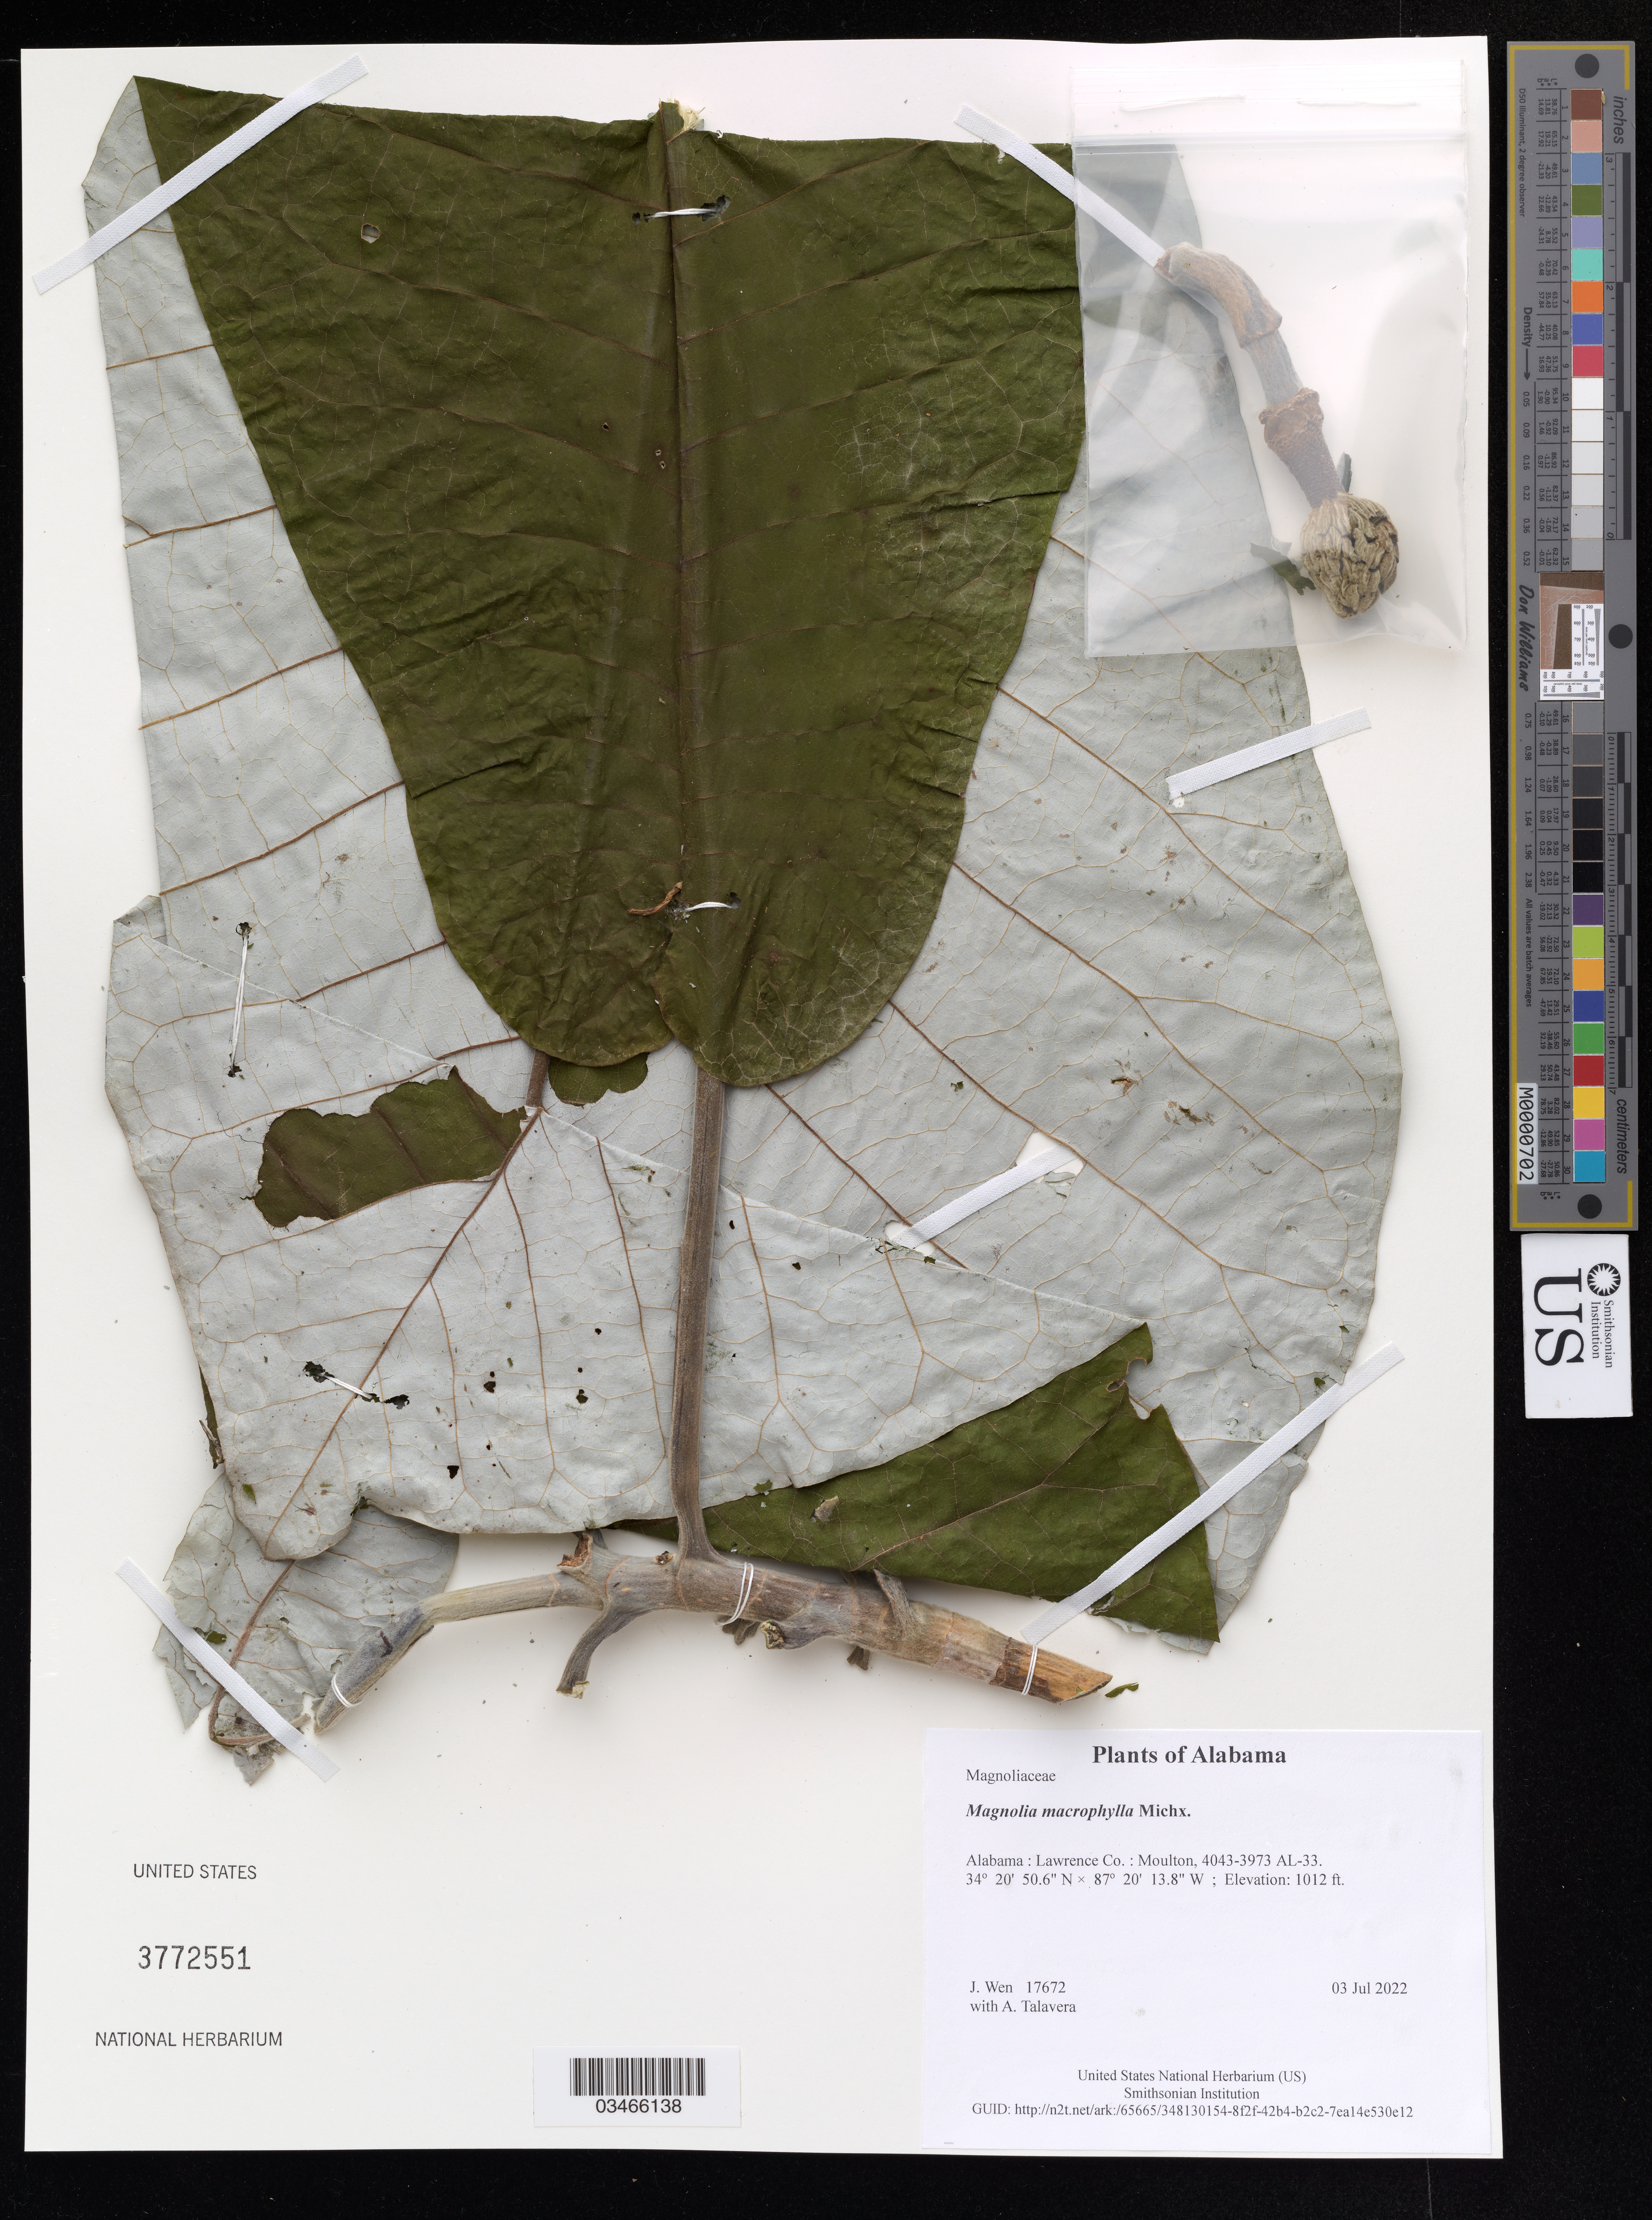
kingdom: Plantae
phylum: Tracheophyta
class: Magnoliopsida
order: Magnoliales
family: Magnoliaceae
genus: Magnolia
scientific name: Magnolia macrophylla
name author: Michx.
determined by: Wen, Jun, (BOT), Smithsonian Institution - National Museum of Natural History (UNITED STATES)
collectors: J. Wen & A. Talavera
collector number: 17672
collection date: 2022-07-03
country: United States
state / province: Alabama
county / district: Lawrence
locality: Moulton, 4043-3973 AL-33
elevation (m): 308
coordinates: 34 20.843 N, 87 20.230 W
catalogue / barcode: US 3772551